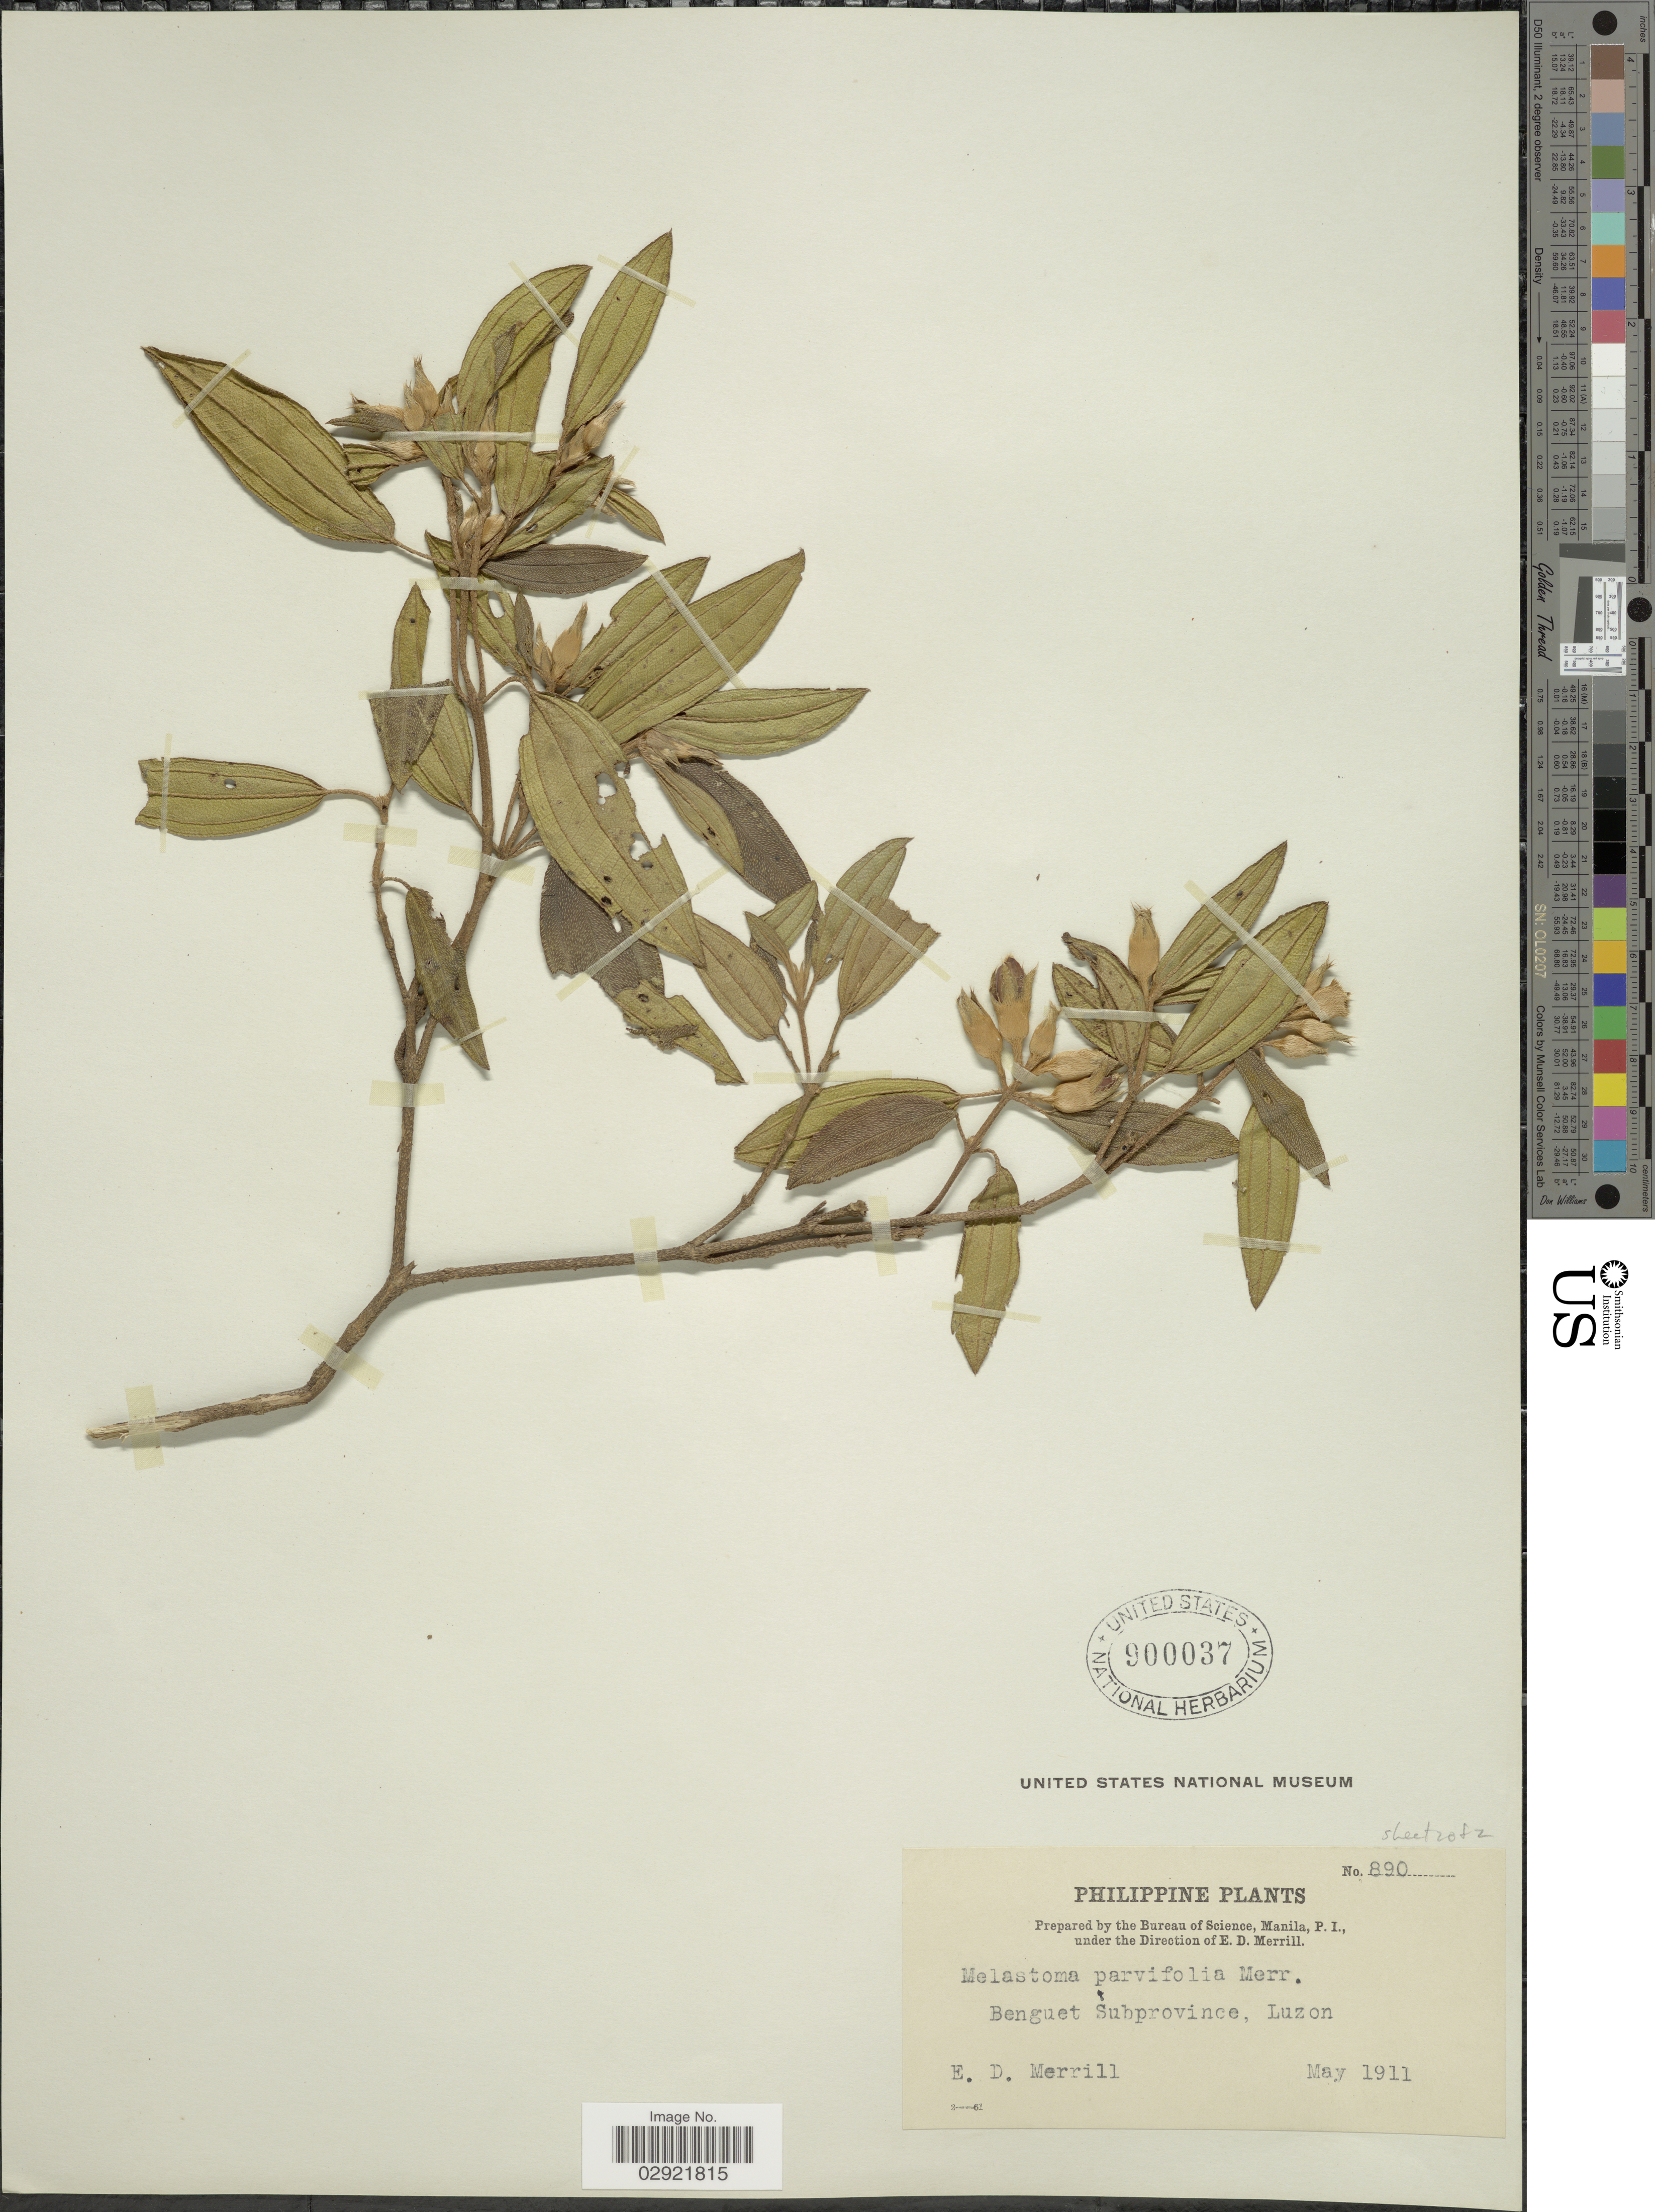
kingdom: Plantae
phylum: Tracheophyta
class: Magnoliopsida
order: Myrtales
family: Melastomataceae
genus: Melastoma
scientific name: Melastoma malabathricum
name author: L.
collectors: E. D. Merrill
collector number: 890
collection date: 1911-05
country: Philippines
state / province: Cordillera (Administrative Region)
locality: Benguet Subprovince, Luzon.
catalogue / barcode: US 900037